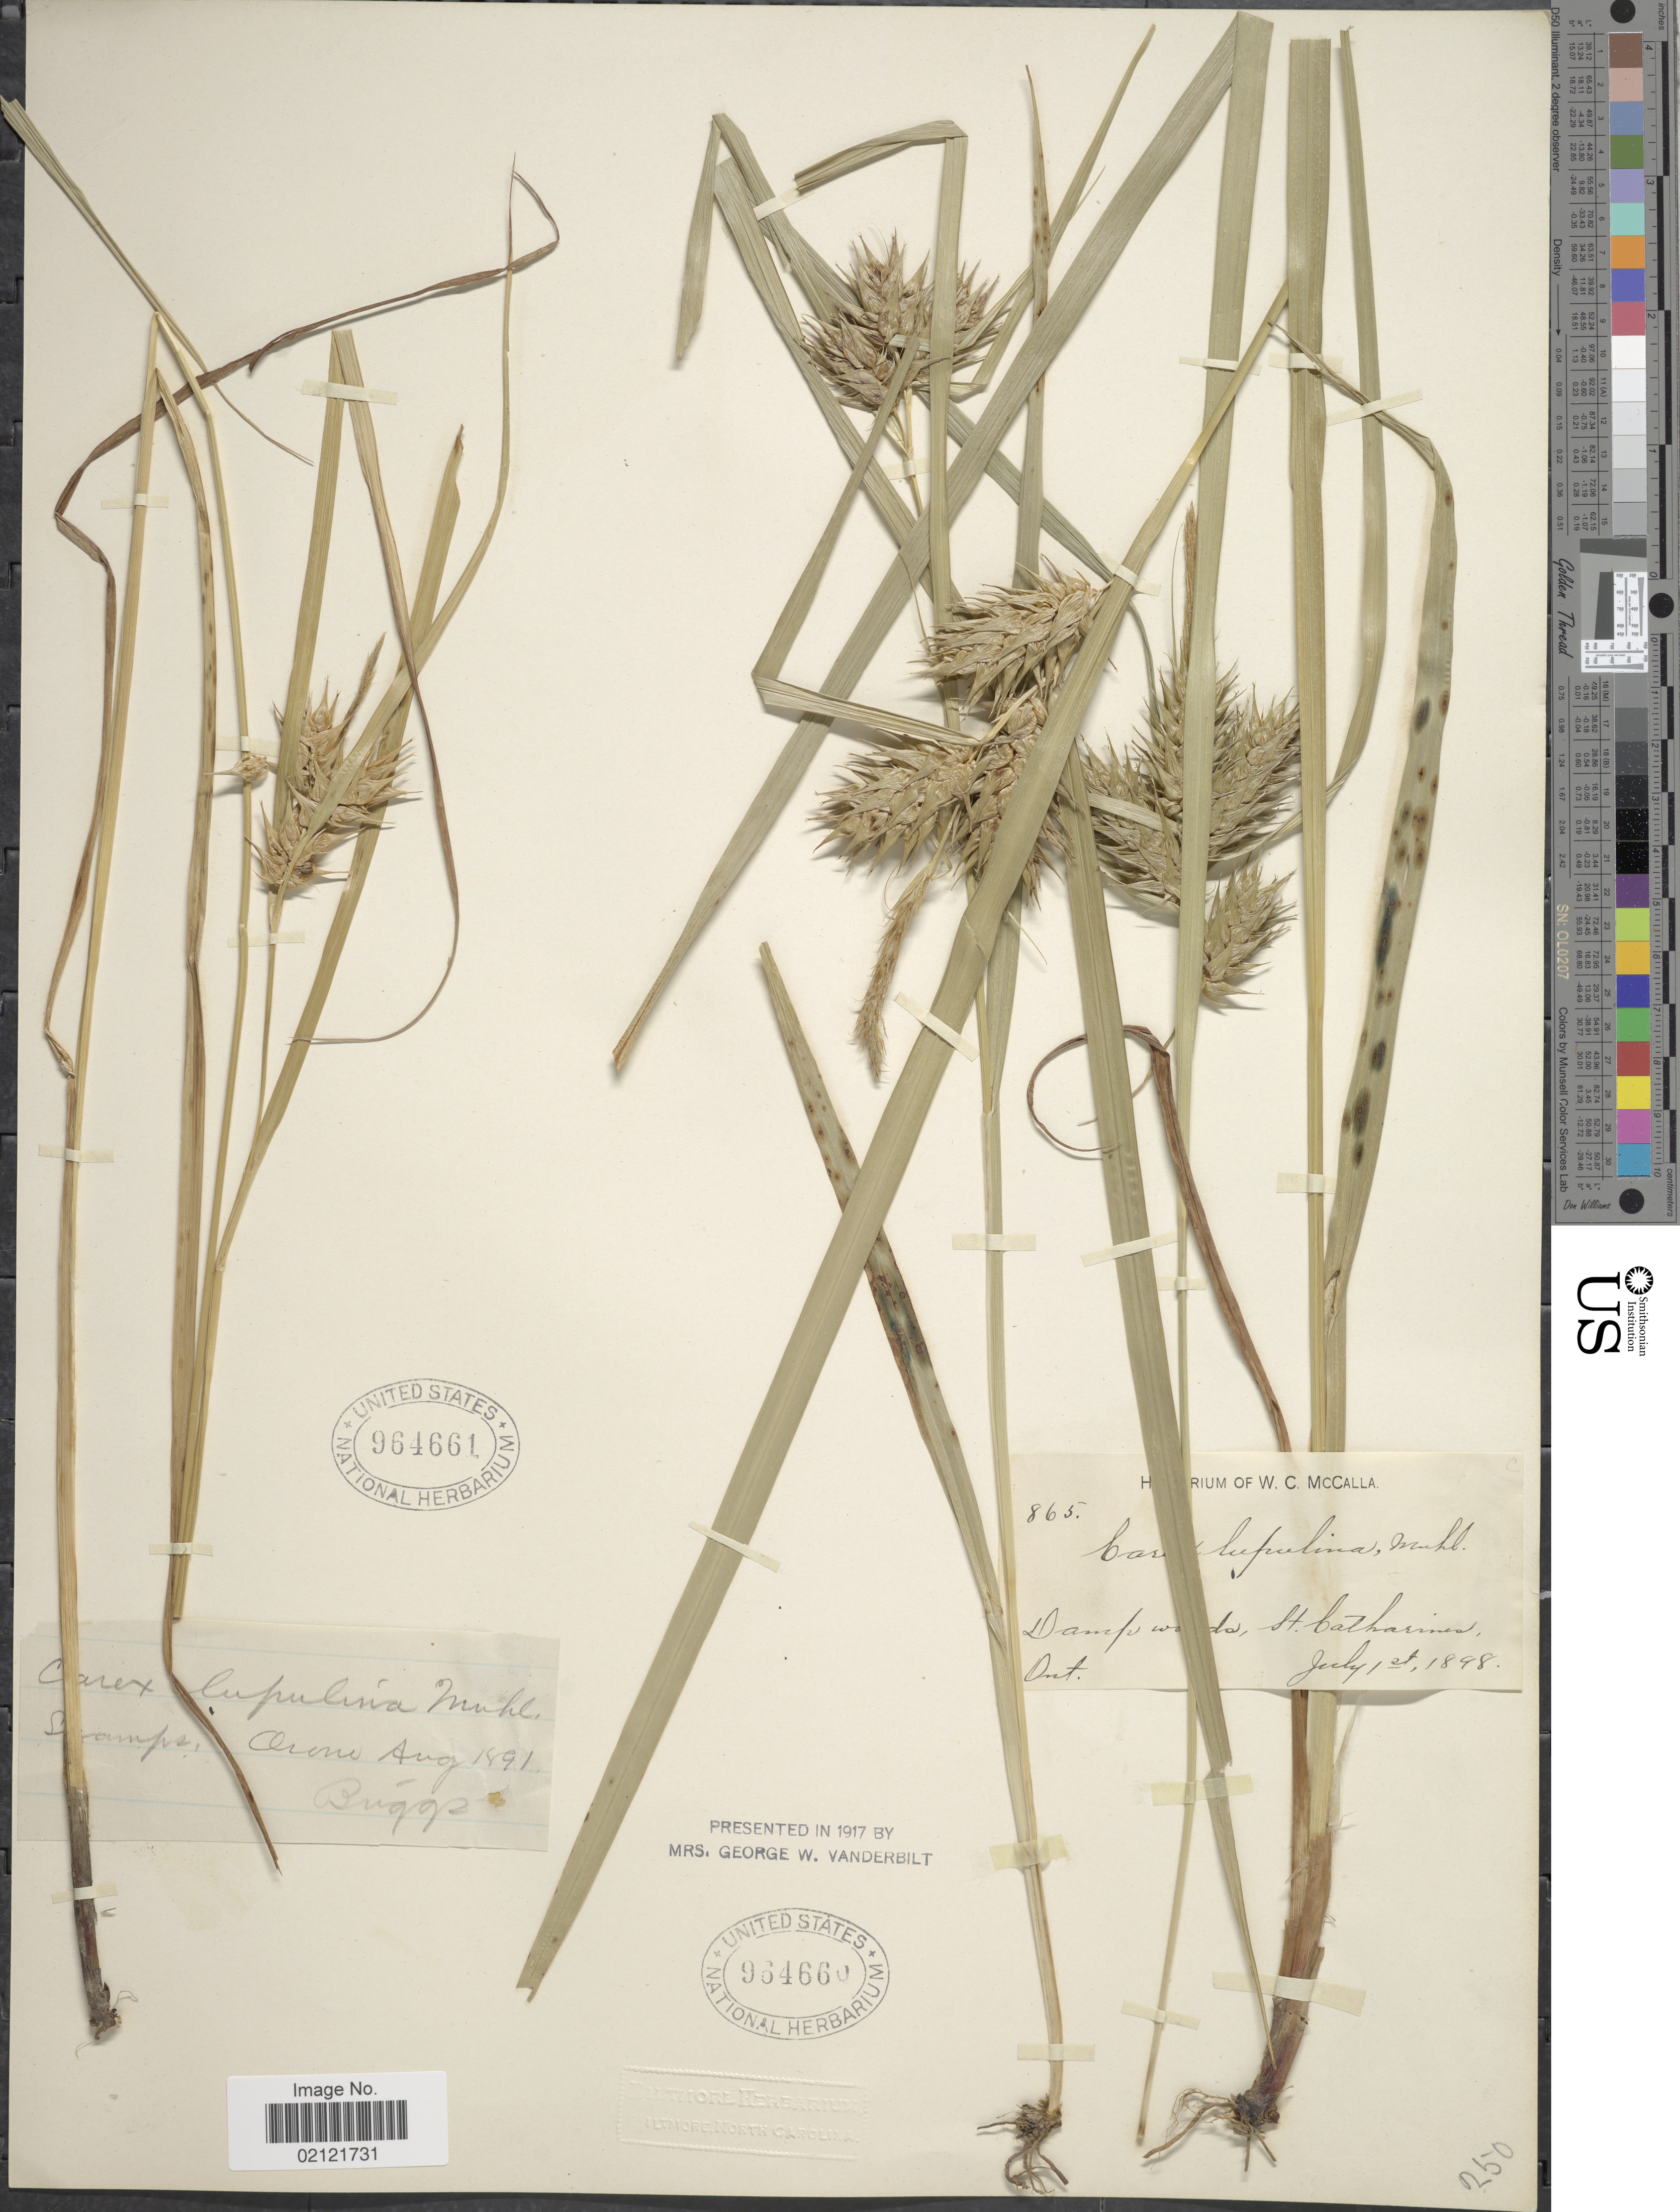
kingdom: Plantae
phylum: Tracheophyta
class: Liliopsida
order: Poales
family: Cyperaceae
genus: Carex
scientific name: Carex lupulina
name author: Muhl. ex Willd.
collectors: Buggs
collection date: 1891-08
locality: Orone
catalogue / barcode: US 964661